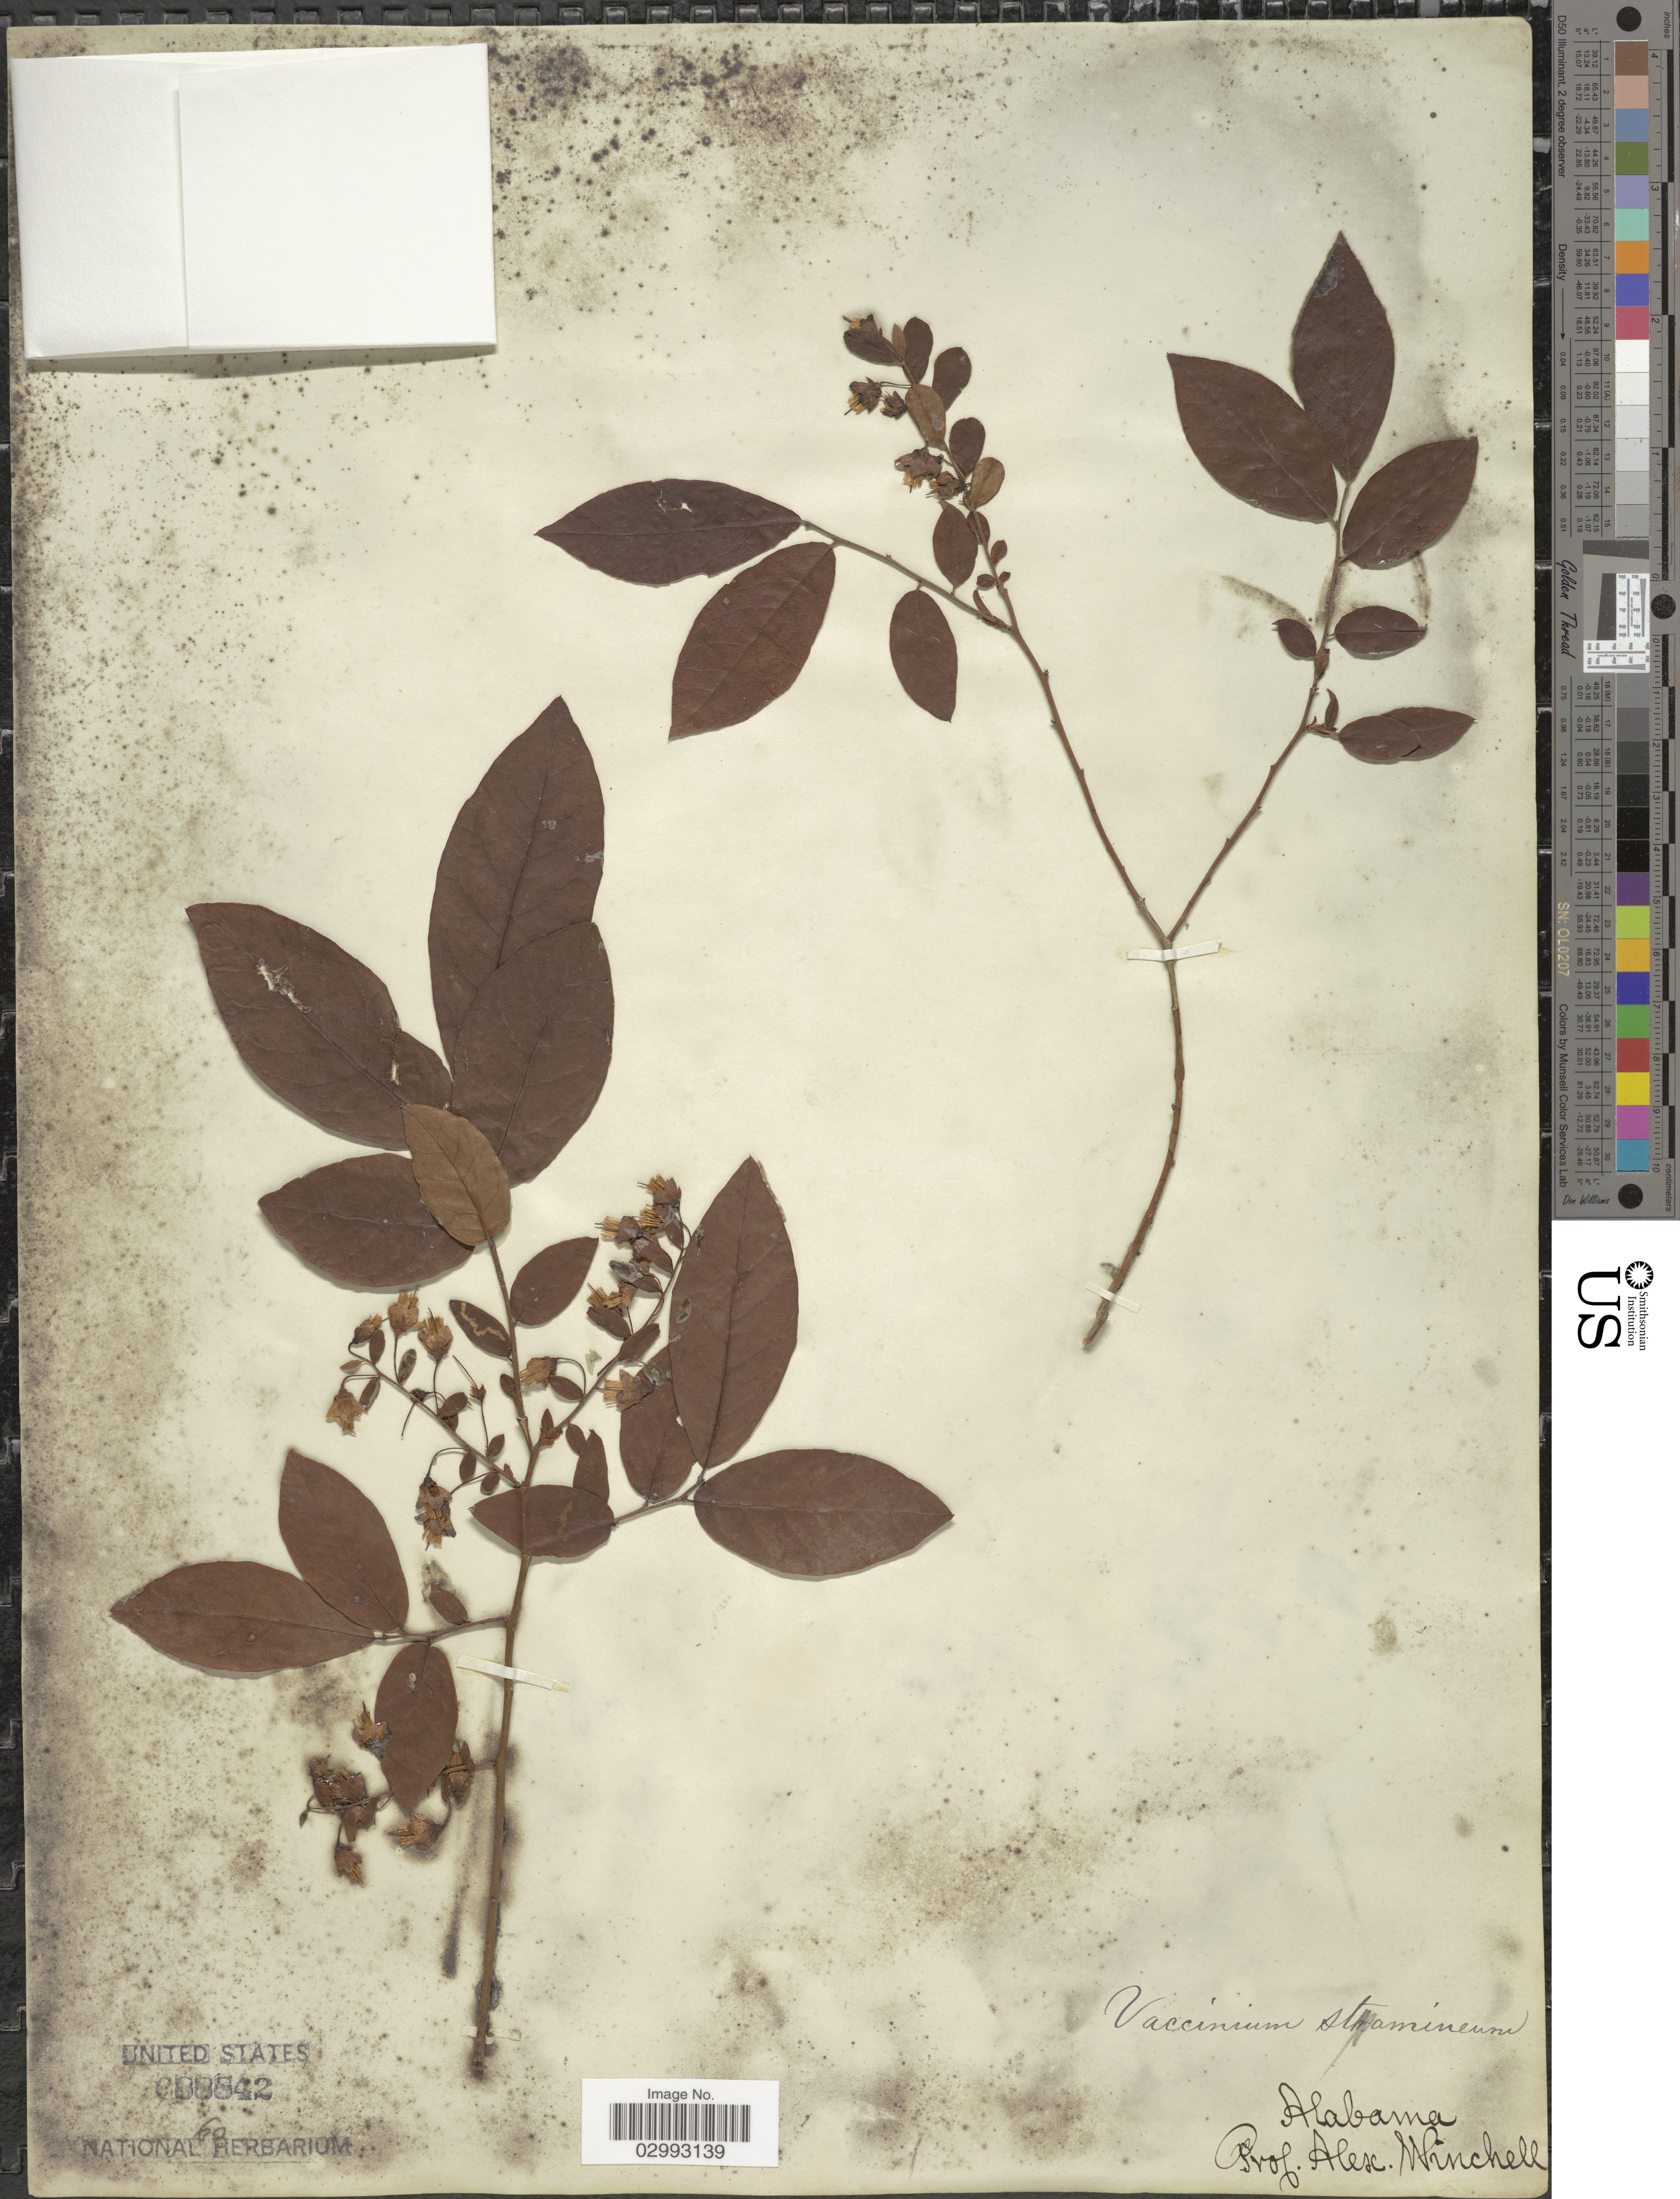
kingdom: Plantae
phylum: Tracheophyta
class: Magnoliopsida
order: Ericales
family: Ericaceae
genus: Polycodium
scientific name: Polycodium neglectum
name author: Small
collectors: A. Winchell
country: United States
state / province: Alabama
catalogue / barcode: US 88842